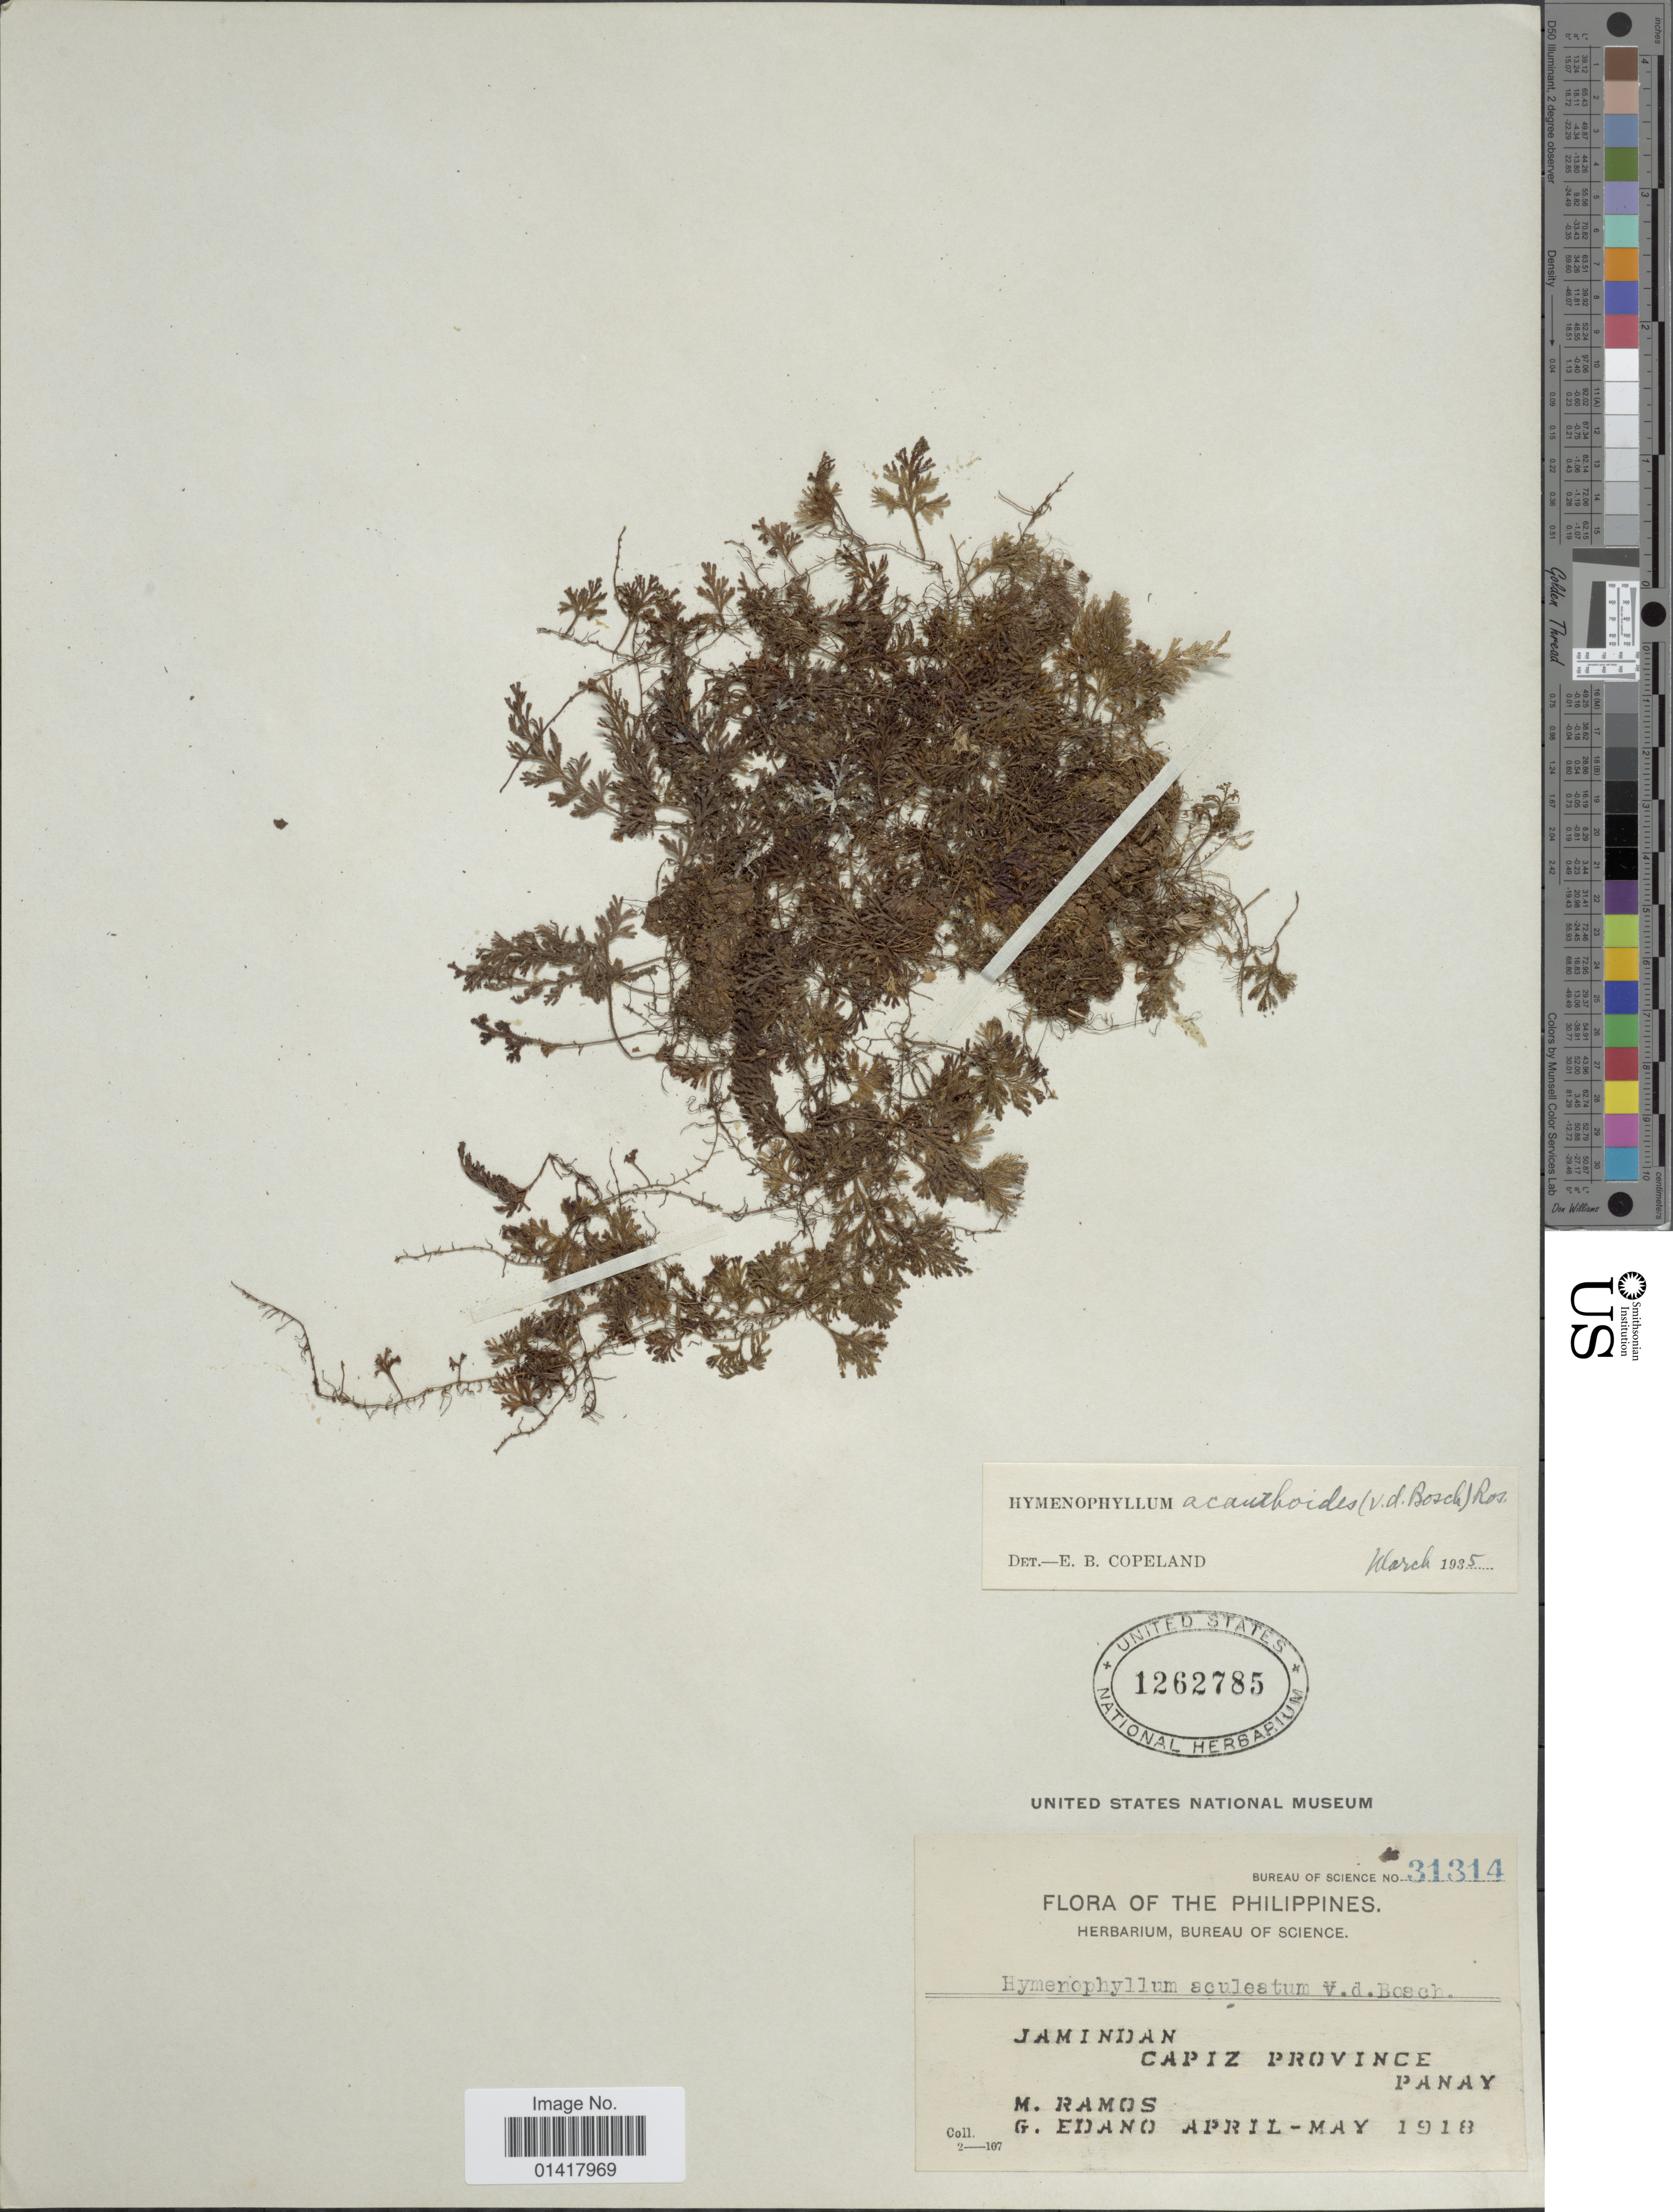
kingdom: Plantae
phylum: Tracheophyta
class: Polypodiopsida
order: Hymenophyllales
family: Hymenophyllaceae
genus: Hymenophyllum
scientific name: Hymenophyllum acanthoides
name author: (Bosch) Rosenst.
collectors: M. Ramos & G. Edaño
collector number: Bureau of Science 31314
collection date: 1918-05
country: Philippines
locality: Jamindan, Capiz Province Panay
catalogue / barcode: US 1262785